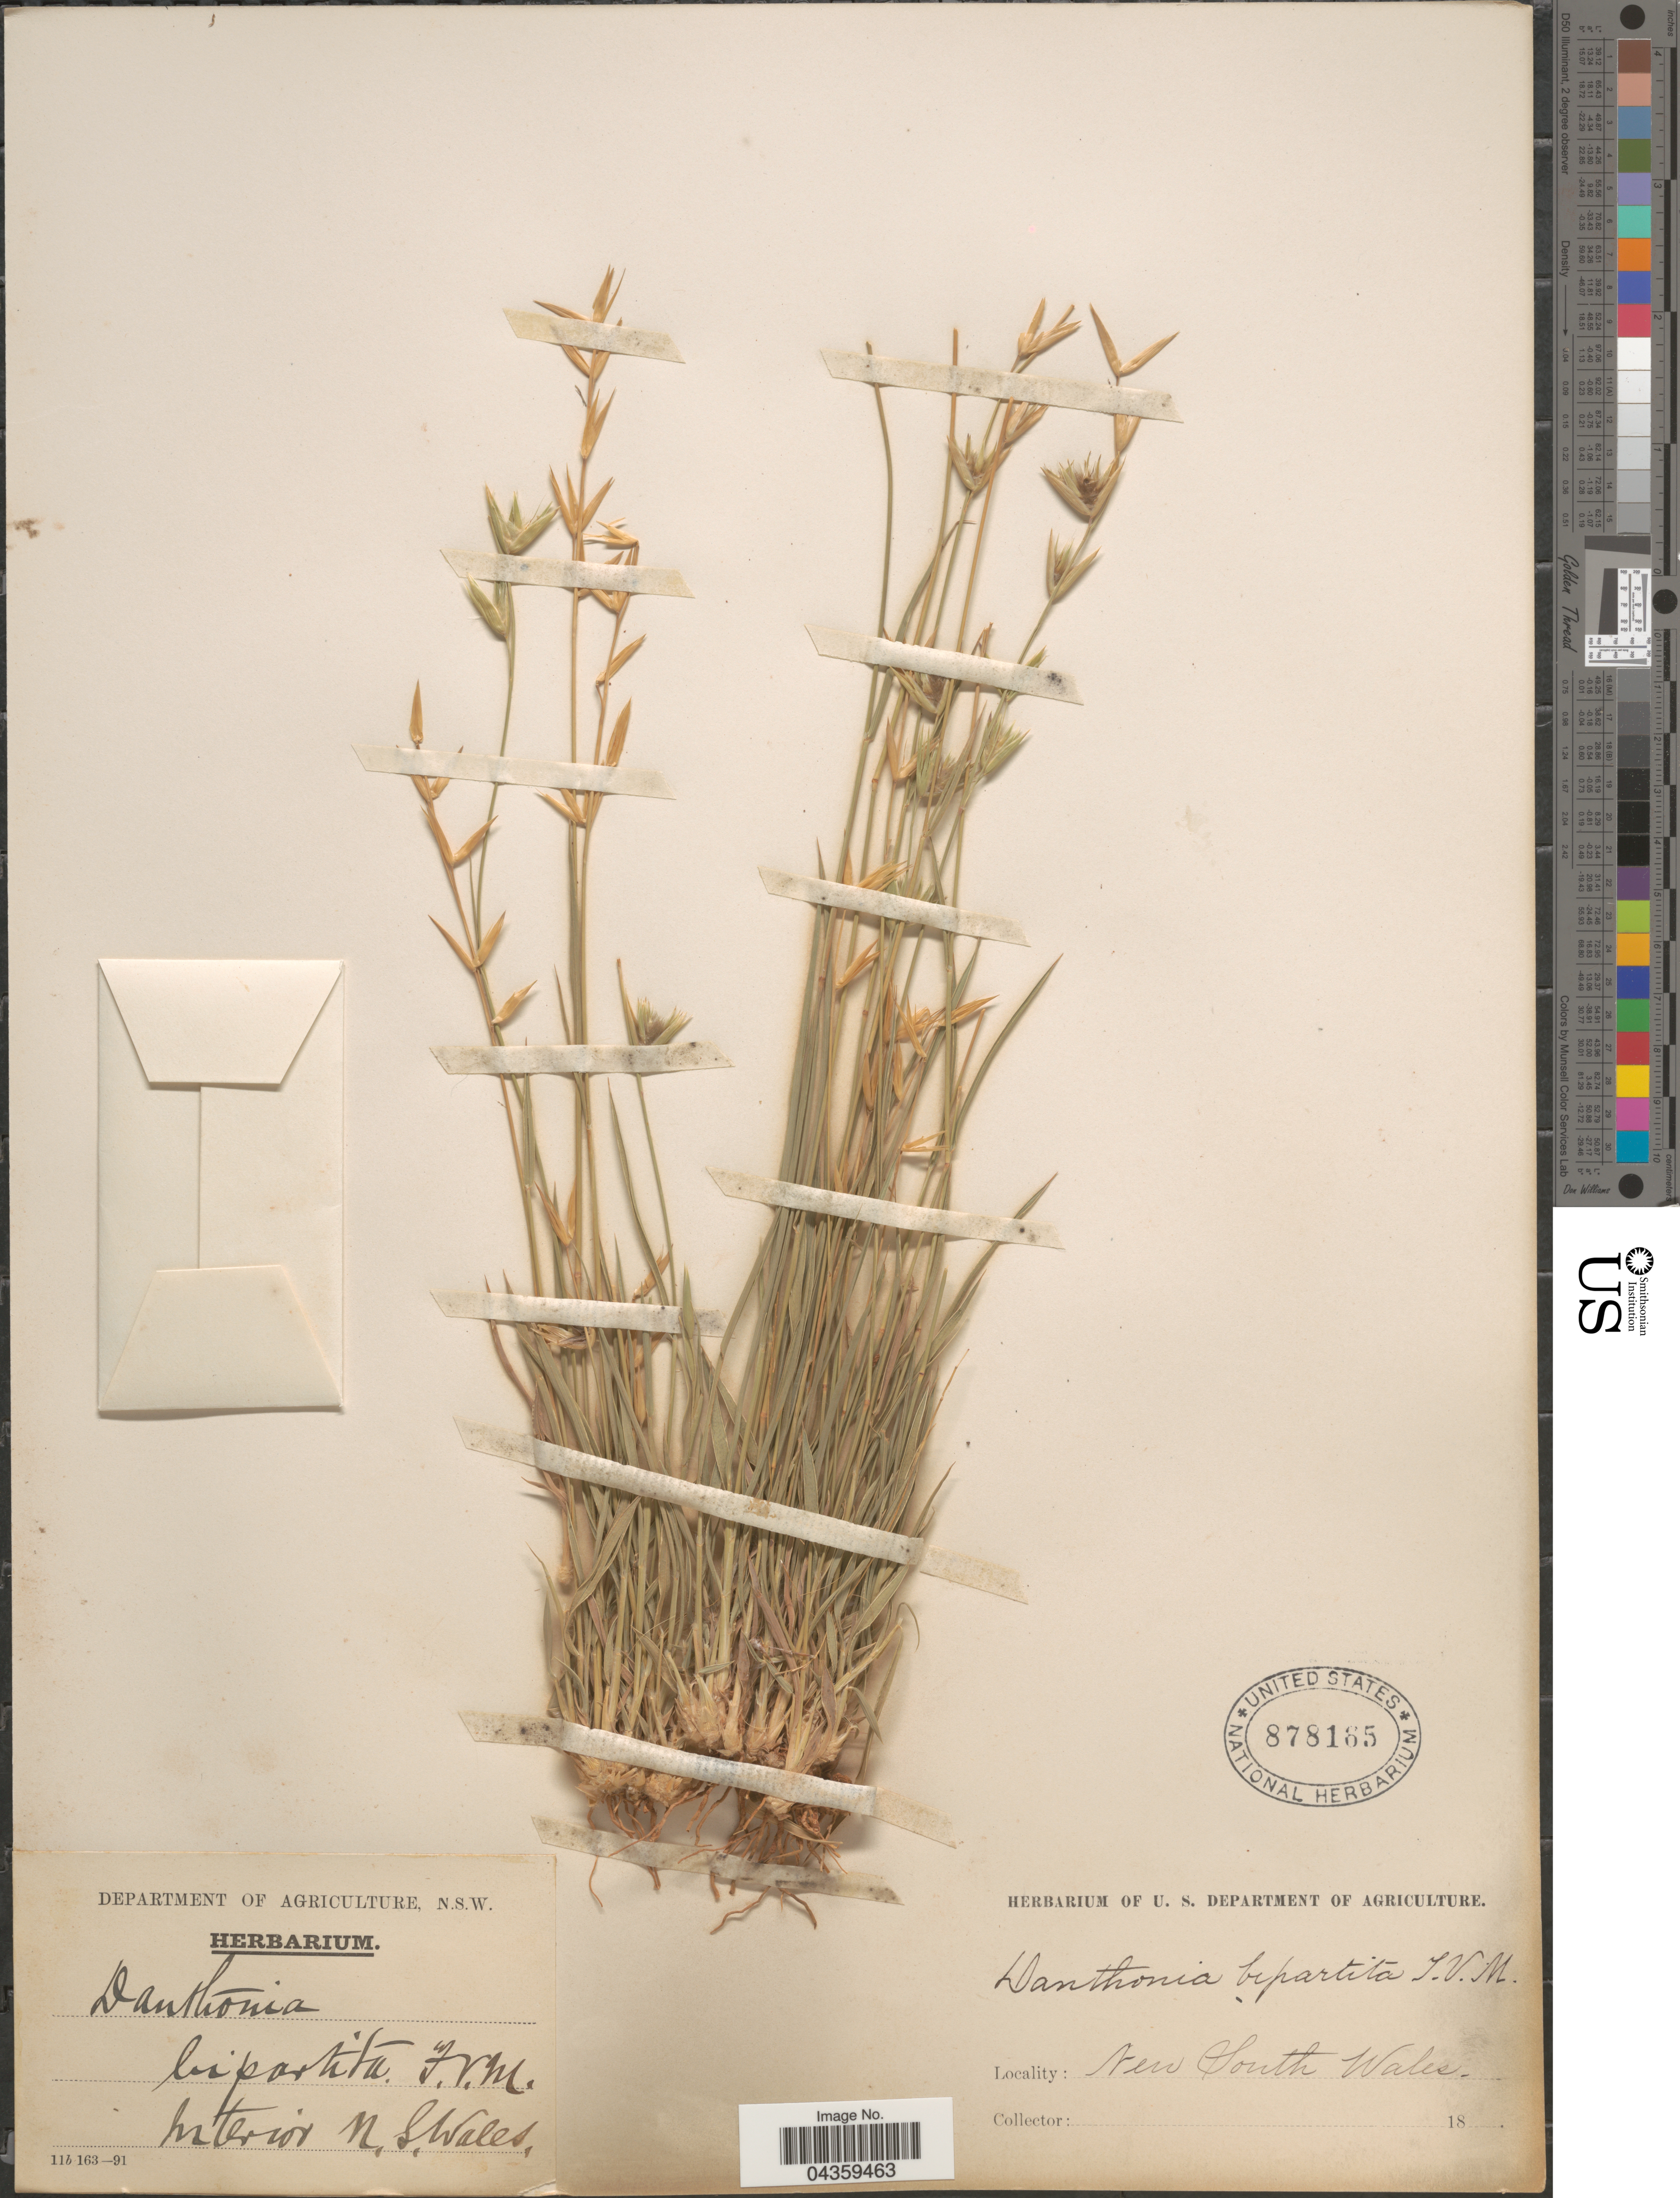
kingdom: Plantae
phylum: Tracheophyta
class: Liliopsida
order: Poales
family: Poaceae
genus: Monachather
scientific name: Monachather paradoxus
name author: Steud.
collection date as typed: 18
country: Australia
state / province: New South Wales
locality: Interior N.S.Wales.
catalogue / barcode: US 878165